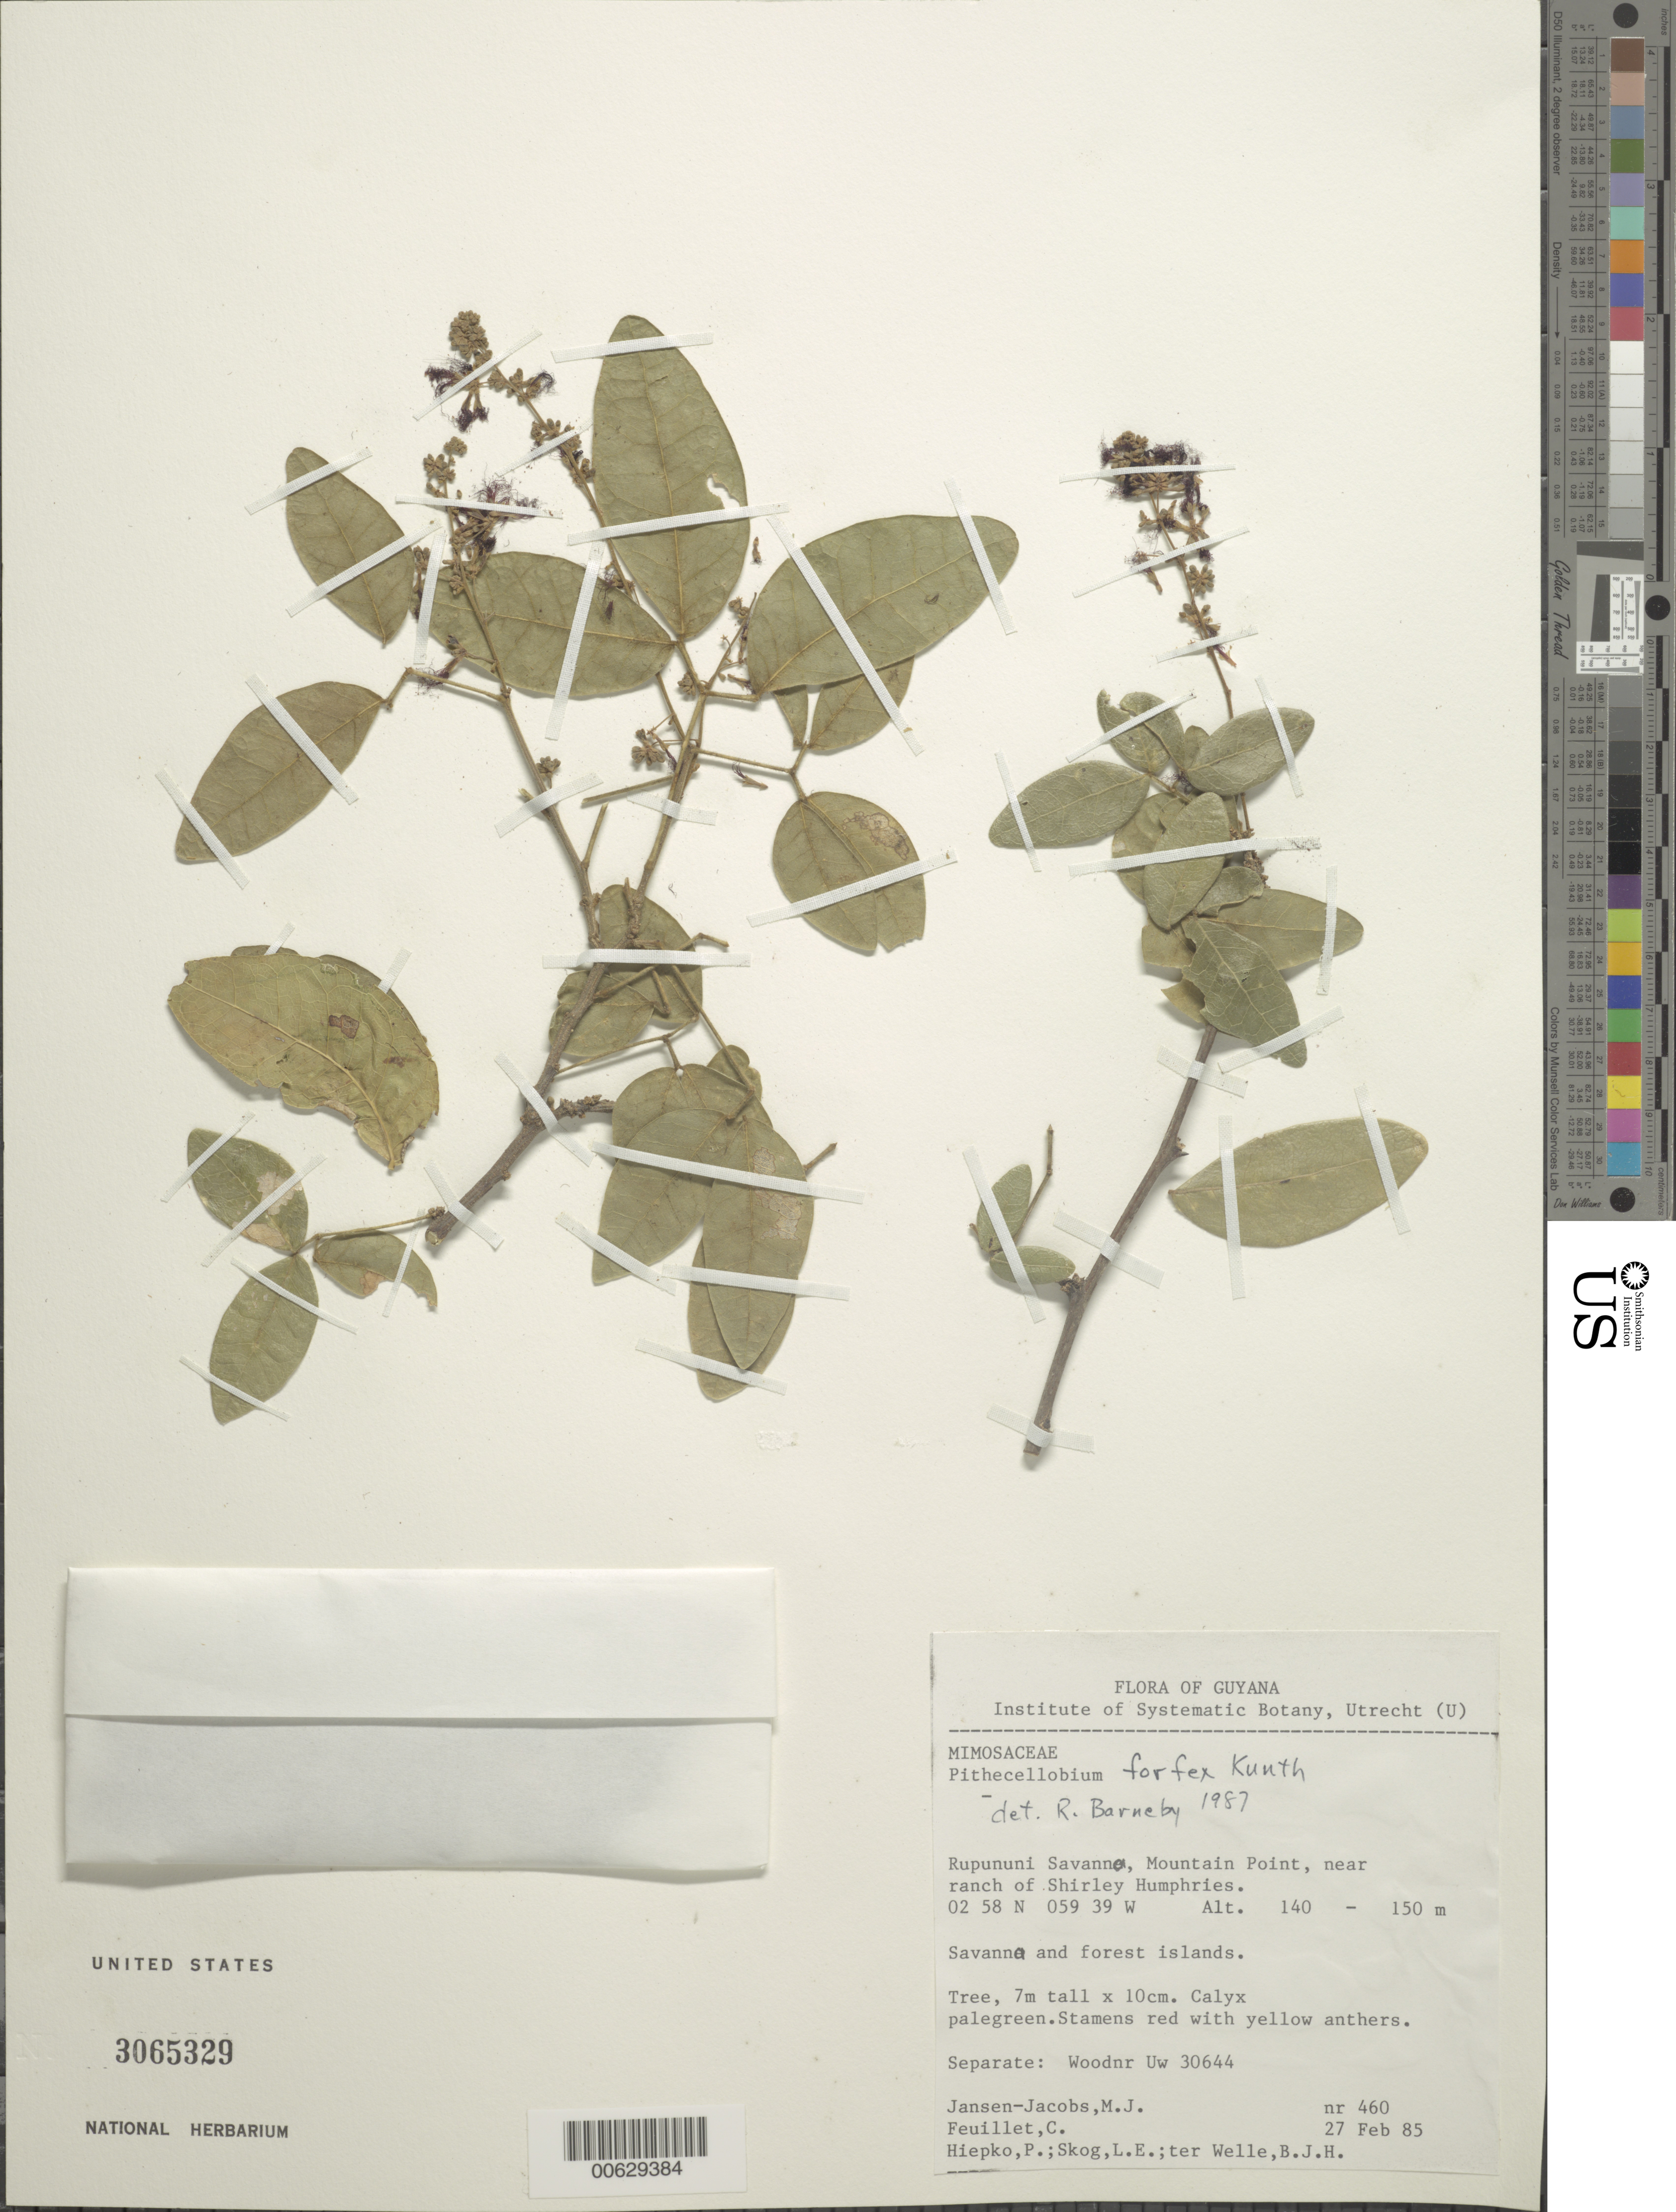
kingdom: Plantae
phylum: Tracheophyta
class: Magnoliopsida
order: Fabales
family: Fabaceae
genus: Pithecellobium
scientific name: Pithecellobium roseum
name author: (Vahl) Barneby & J.W. Grimes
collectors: M. J. Jansen-Jacobs, C. Feuillet, P. H. Hiepko, L. E. Skog & B. Welle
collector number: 460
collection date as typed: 27-Feb-85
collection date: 1985-02-27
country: Guyana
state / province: U. Takutu-U. Essequibo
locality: Rupununi Savanna, Mountain Point, near ranch of Shirley Humphries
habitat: Savanna and forest islands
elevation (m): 140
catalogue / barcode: US 3065329